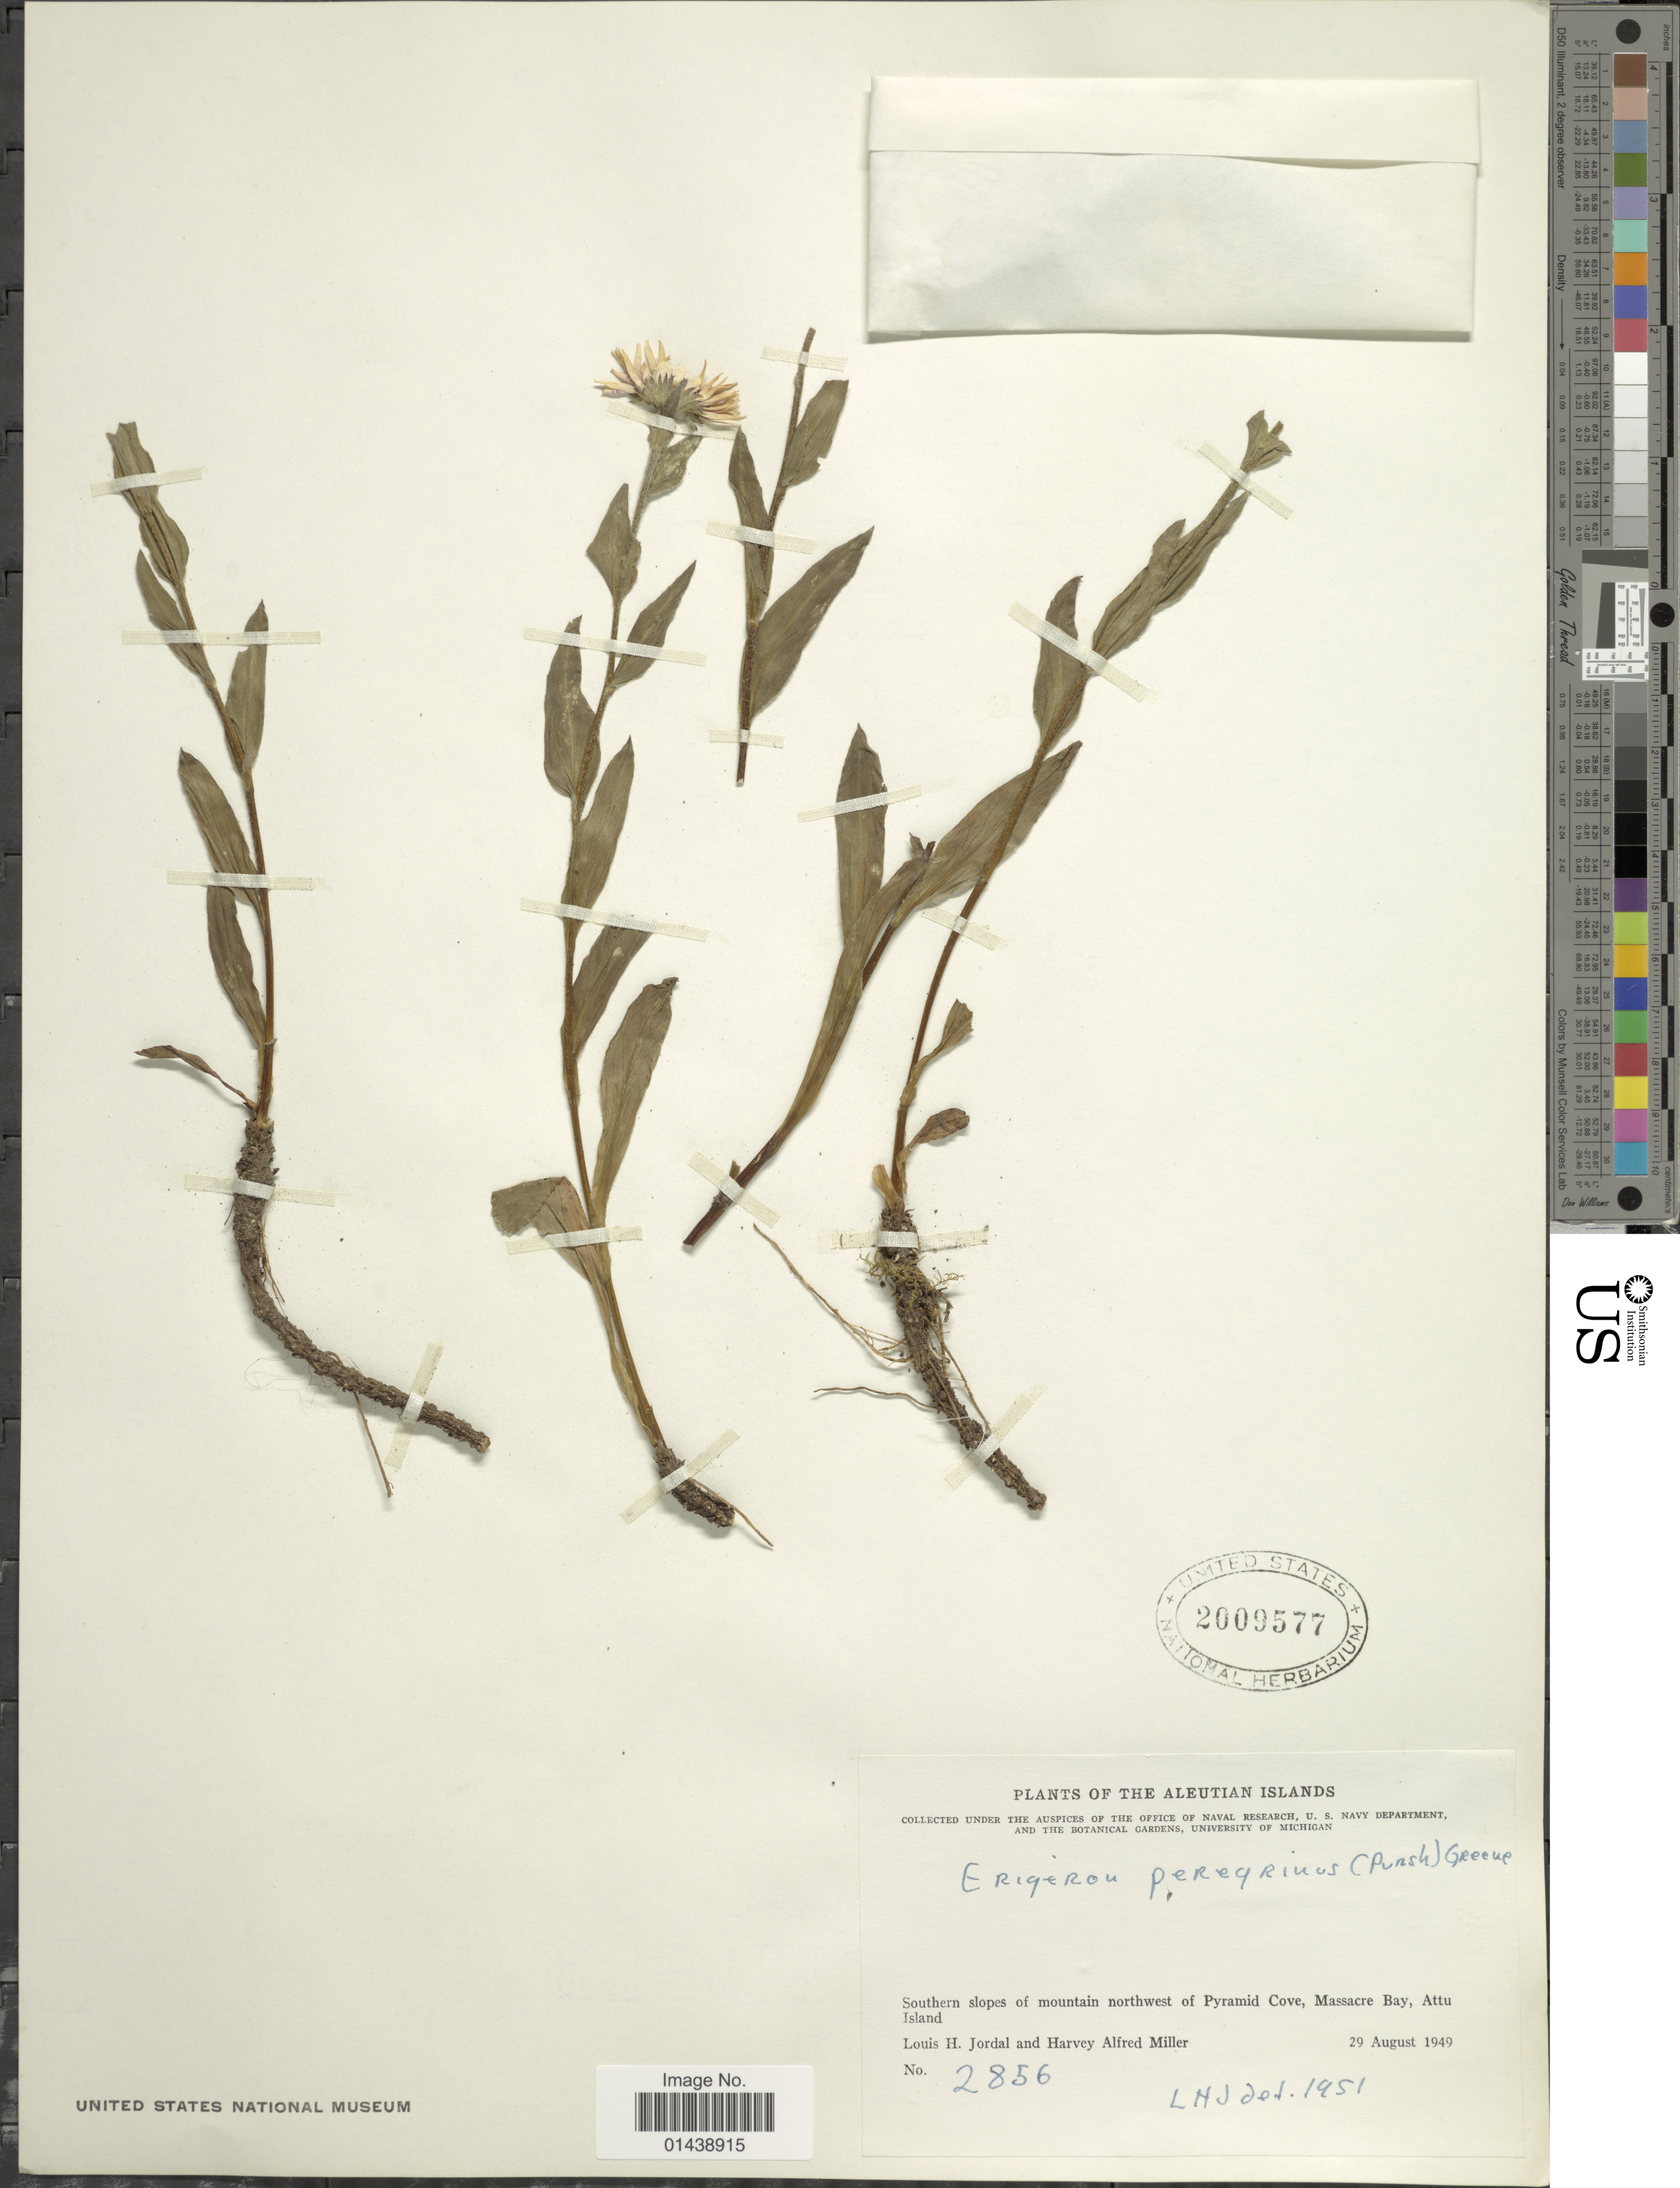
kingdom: Plantae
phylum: Tracheophyta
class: Magnoliopsida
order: Asterales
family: Asteraceae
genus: Erigeron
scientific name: Erigeron peregrinus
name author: (Banks ex Pursh) Greene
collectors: L. Jordal & H. A. Miller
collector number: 2856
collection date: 1949-08-29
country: United States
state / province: Alaska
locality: Aleutian Islands. Southern slopes of mountain northwest of Pyramid Cove, Massacre Bay, Attu Island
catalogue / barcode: US 2009577